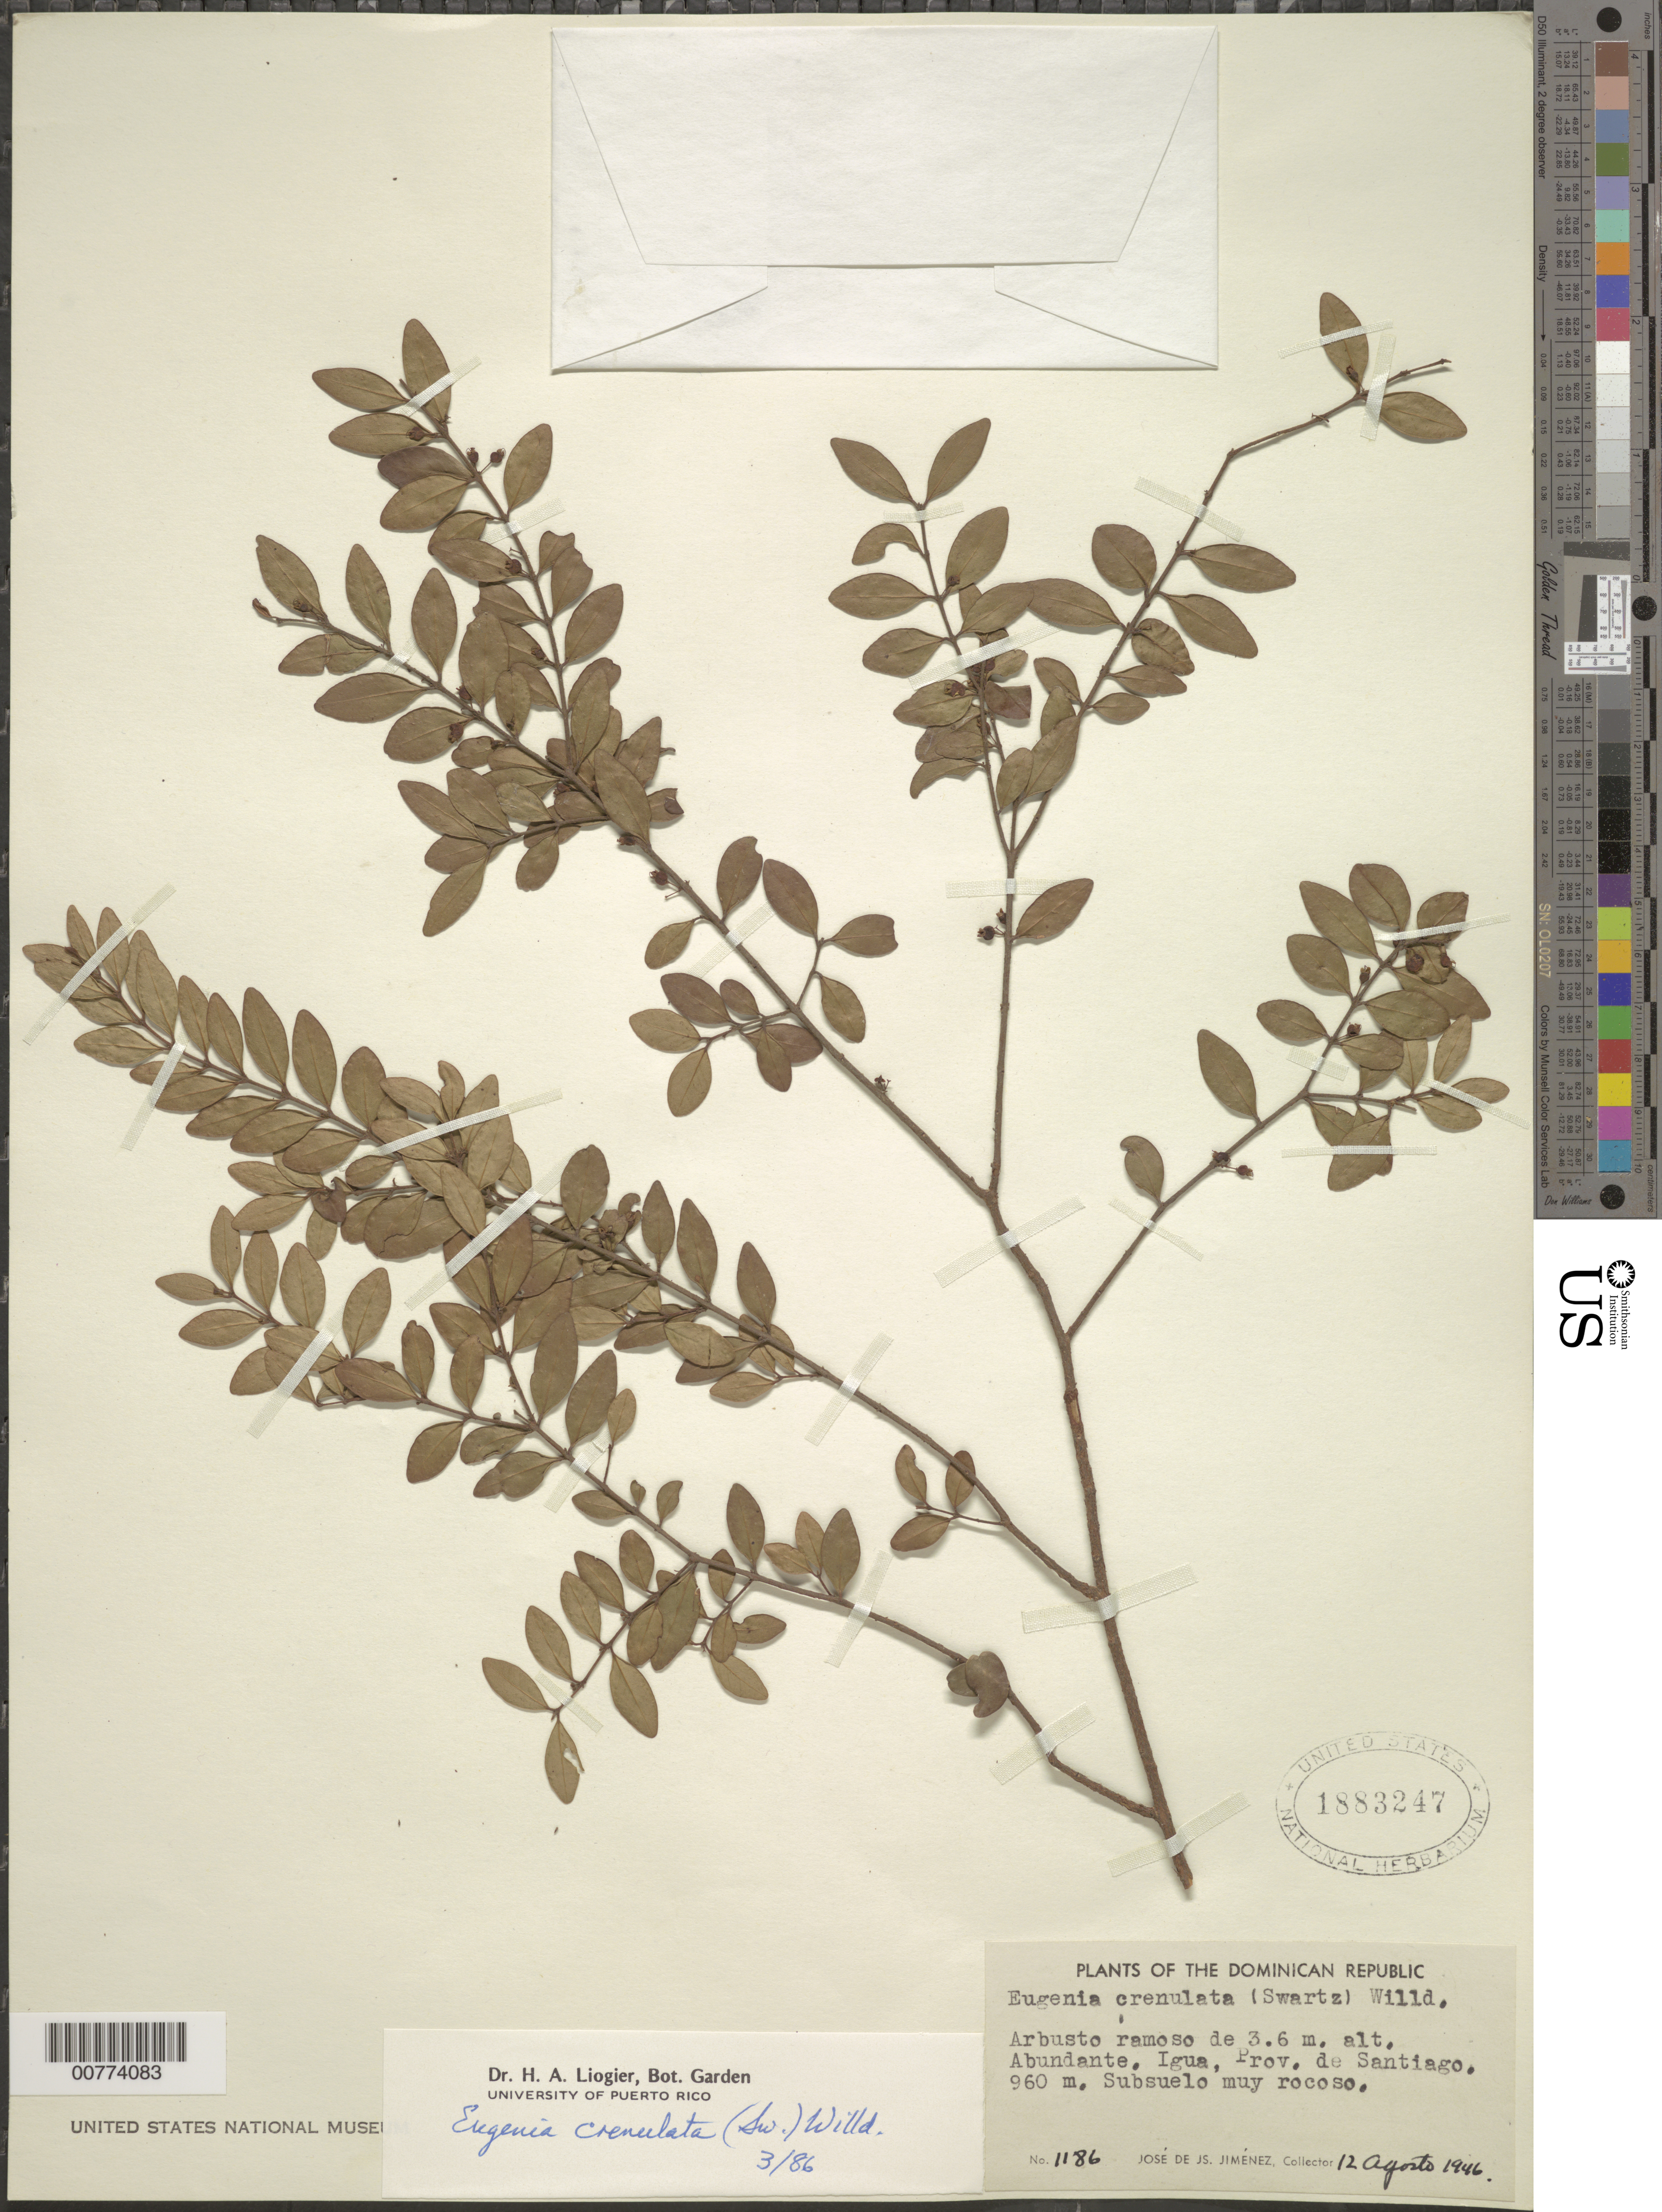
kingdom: Plantae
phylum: Tracheophyta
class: Magnoliopsida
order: Myrtales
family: Myrtaceae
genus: Eugenia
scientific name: Eugenia crenulata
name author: (Sw.) Willd.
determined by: Liogier, Alain H.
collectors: J. J. Jiménez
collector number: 1186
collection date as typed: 12 Aug 1946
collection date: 1946-08-12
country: Dominican Republic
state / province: Santiago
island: Hispaniola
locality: Igua.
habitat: Rocky soil.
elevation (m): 960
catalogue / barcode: US 1883247